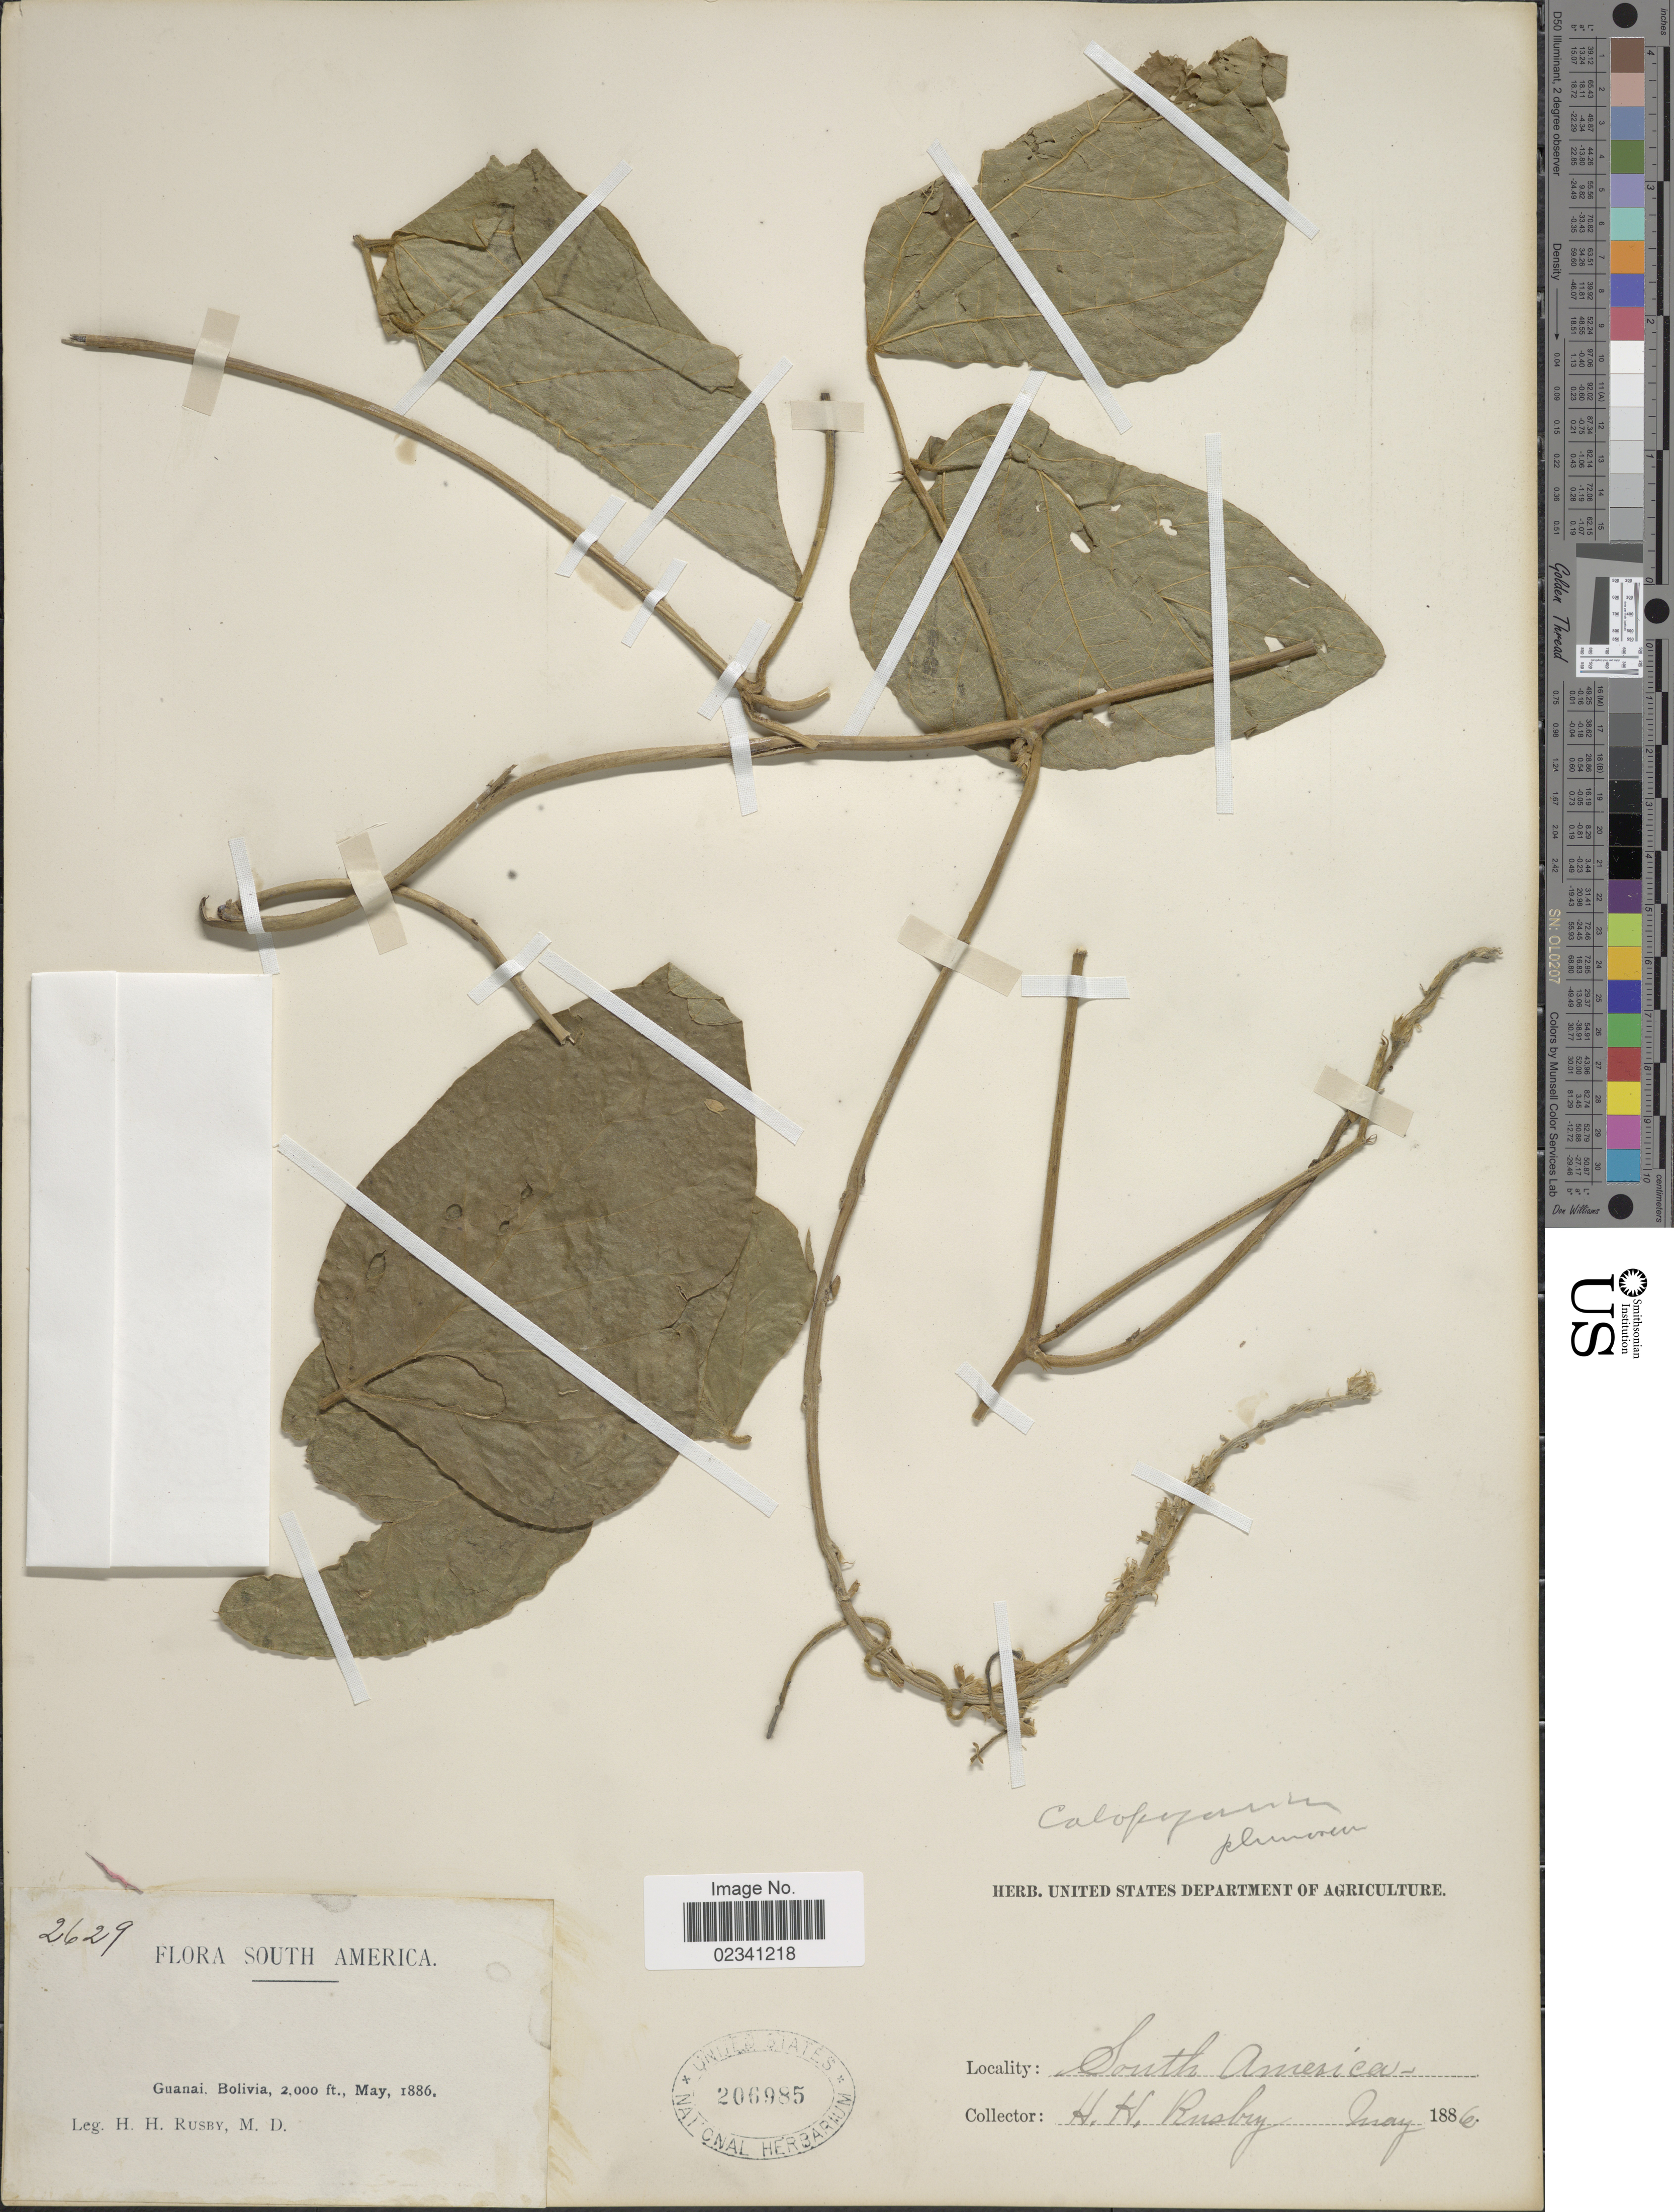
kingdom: Plantae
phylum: Tracheophyta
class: Magnoliopsida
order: Fabales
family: Fabaceae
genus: Calopogonium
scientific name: Calopogonium caeruleum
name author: (Benth.) C. Wright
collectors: H. H. Rusby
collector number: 2629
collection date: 1886-05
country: Bolivia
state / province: La Páz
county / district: Larecaja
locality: Guanay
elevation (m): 610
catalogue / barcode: US 206985